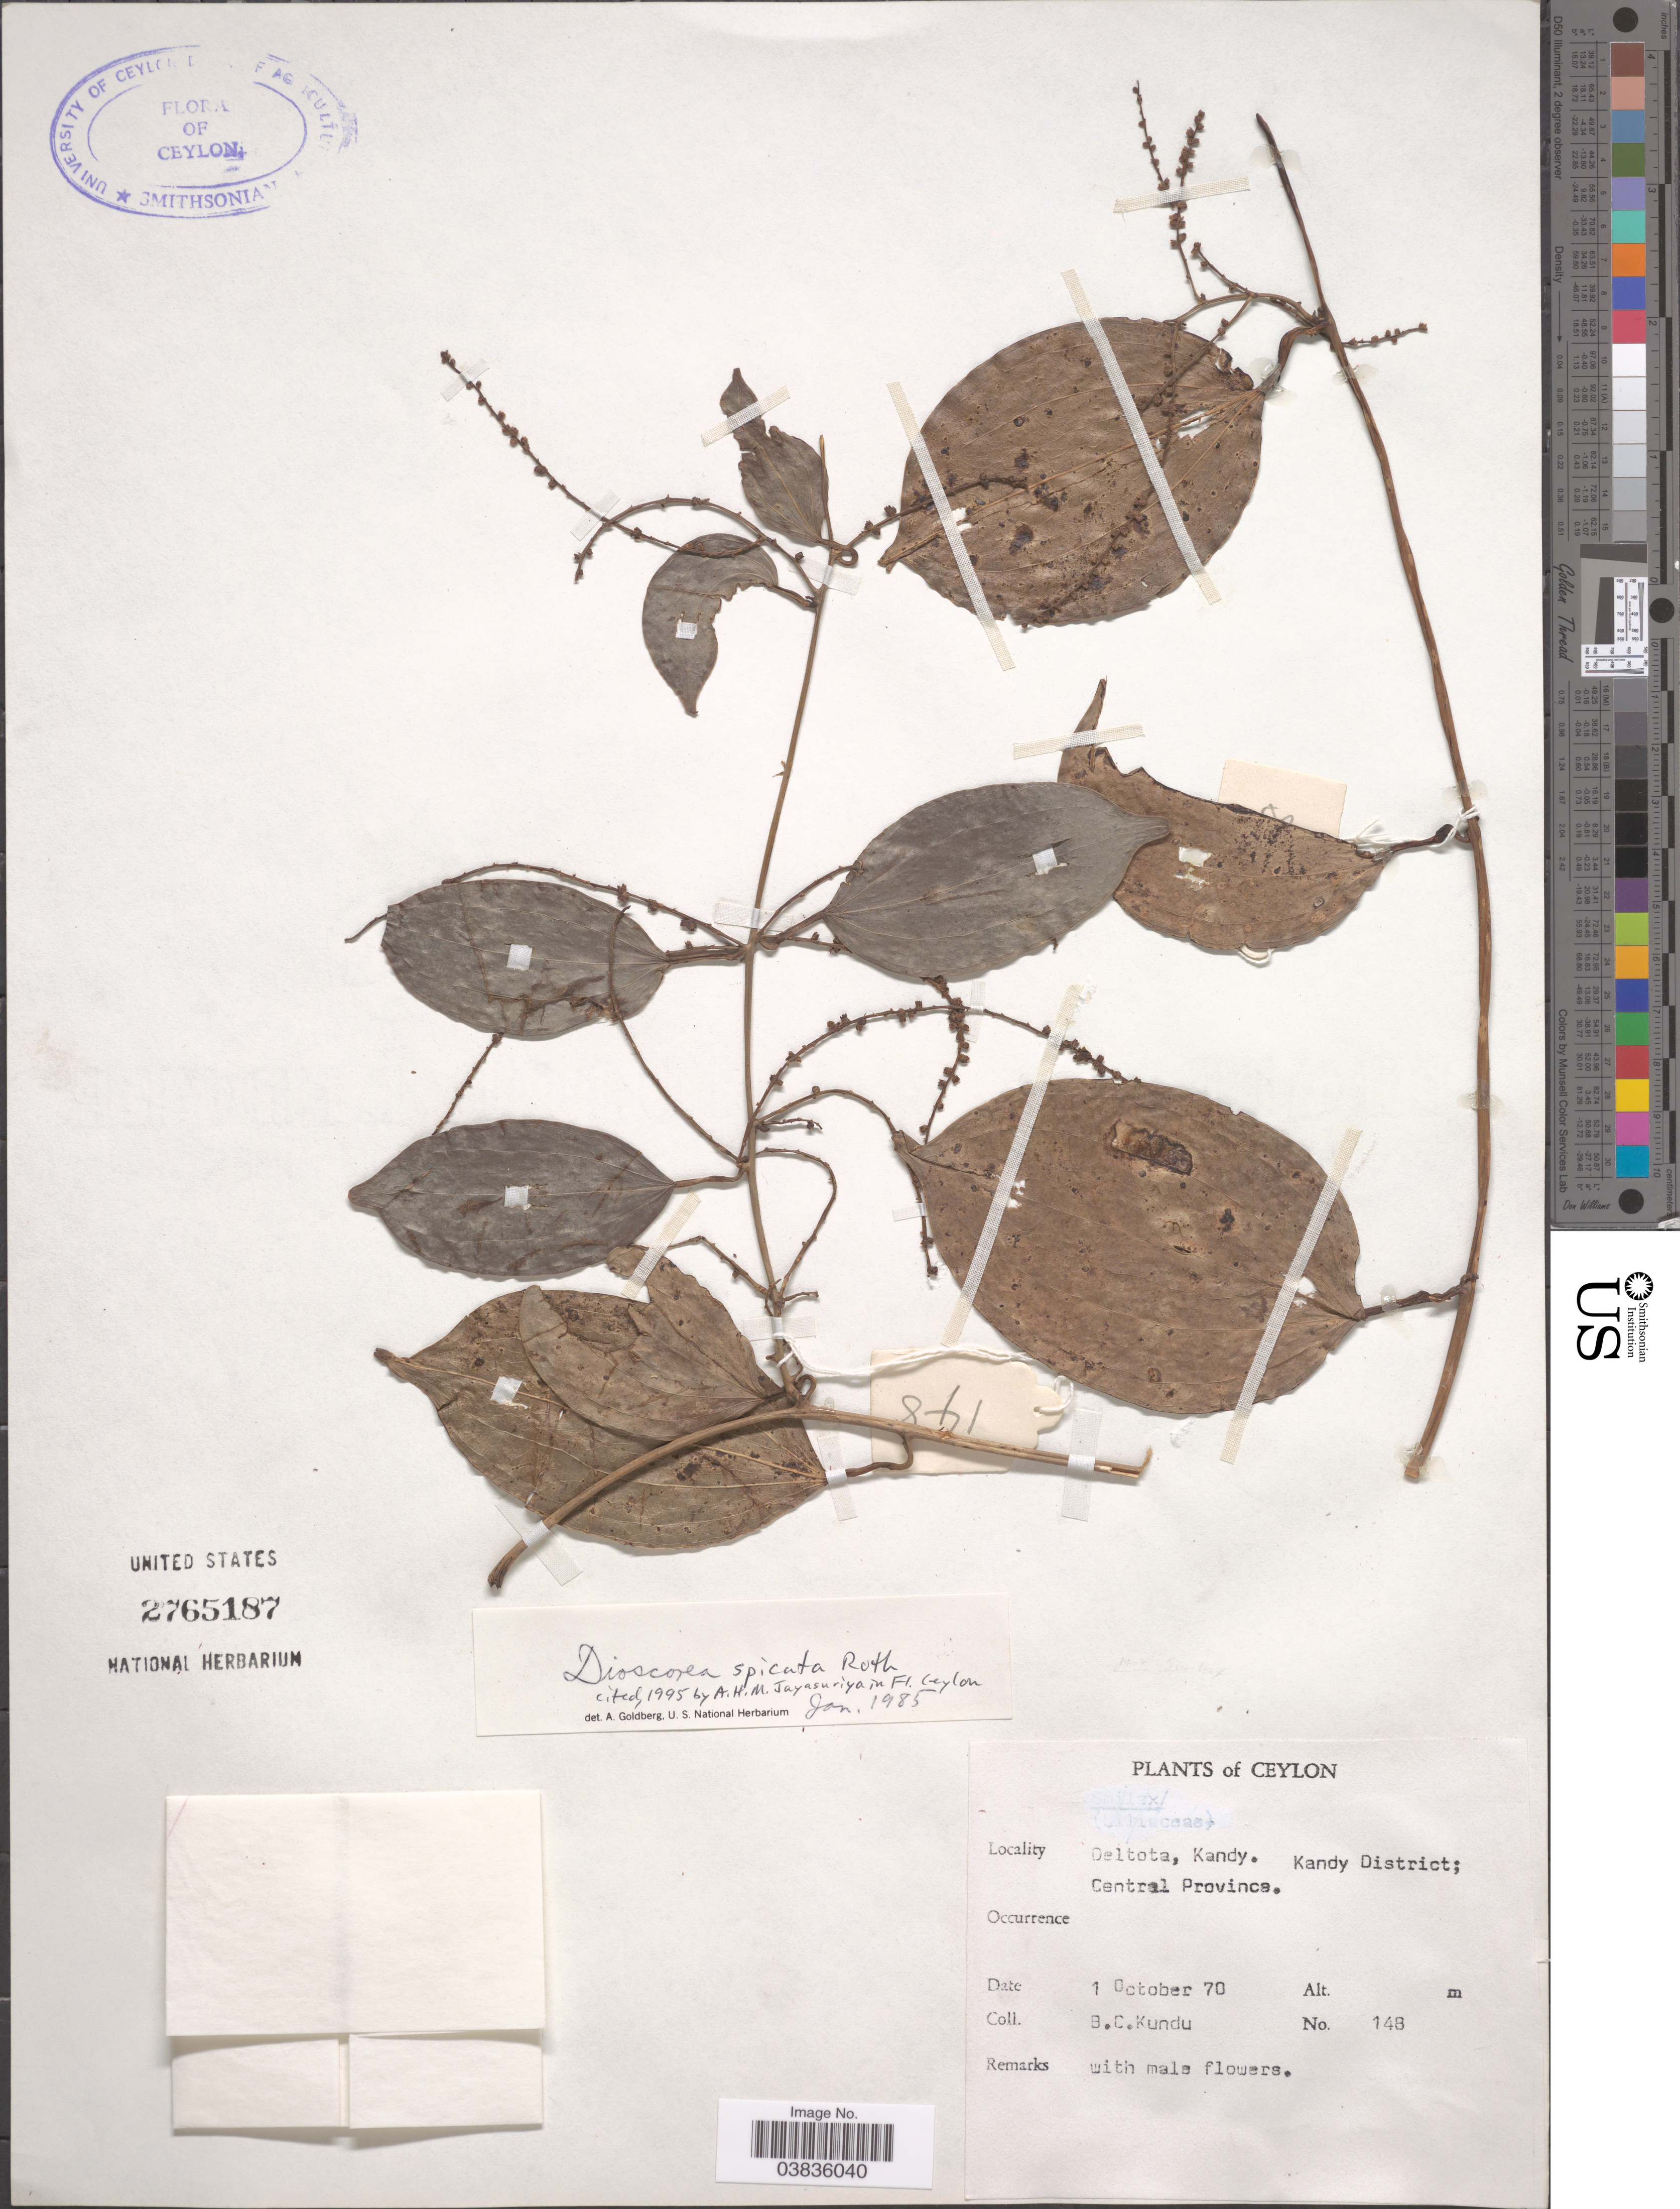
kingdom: Plantae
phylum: Tracheophyta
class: Liliopsida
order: Dioscoreales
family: Dioscoreaceae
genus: Dioscorea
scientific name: Dioscorea spicata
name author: Roth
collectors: B. C. Kundu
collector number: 148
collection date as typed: Transcribed d/m/y: 1/10/70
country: Sri Lanka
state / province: Central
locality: Ceylon. Deltota, Kandy. Kandy District; Central Province.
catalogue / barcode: US 2765187